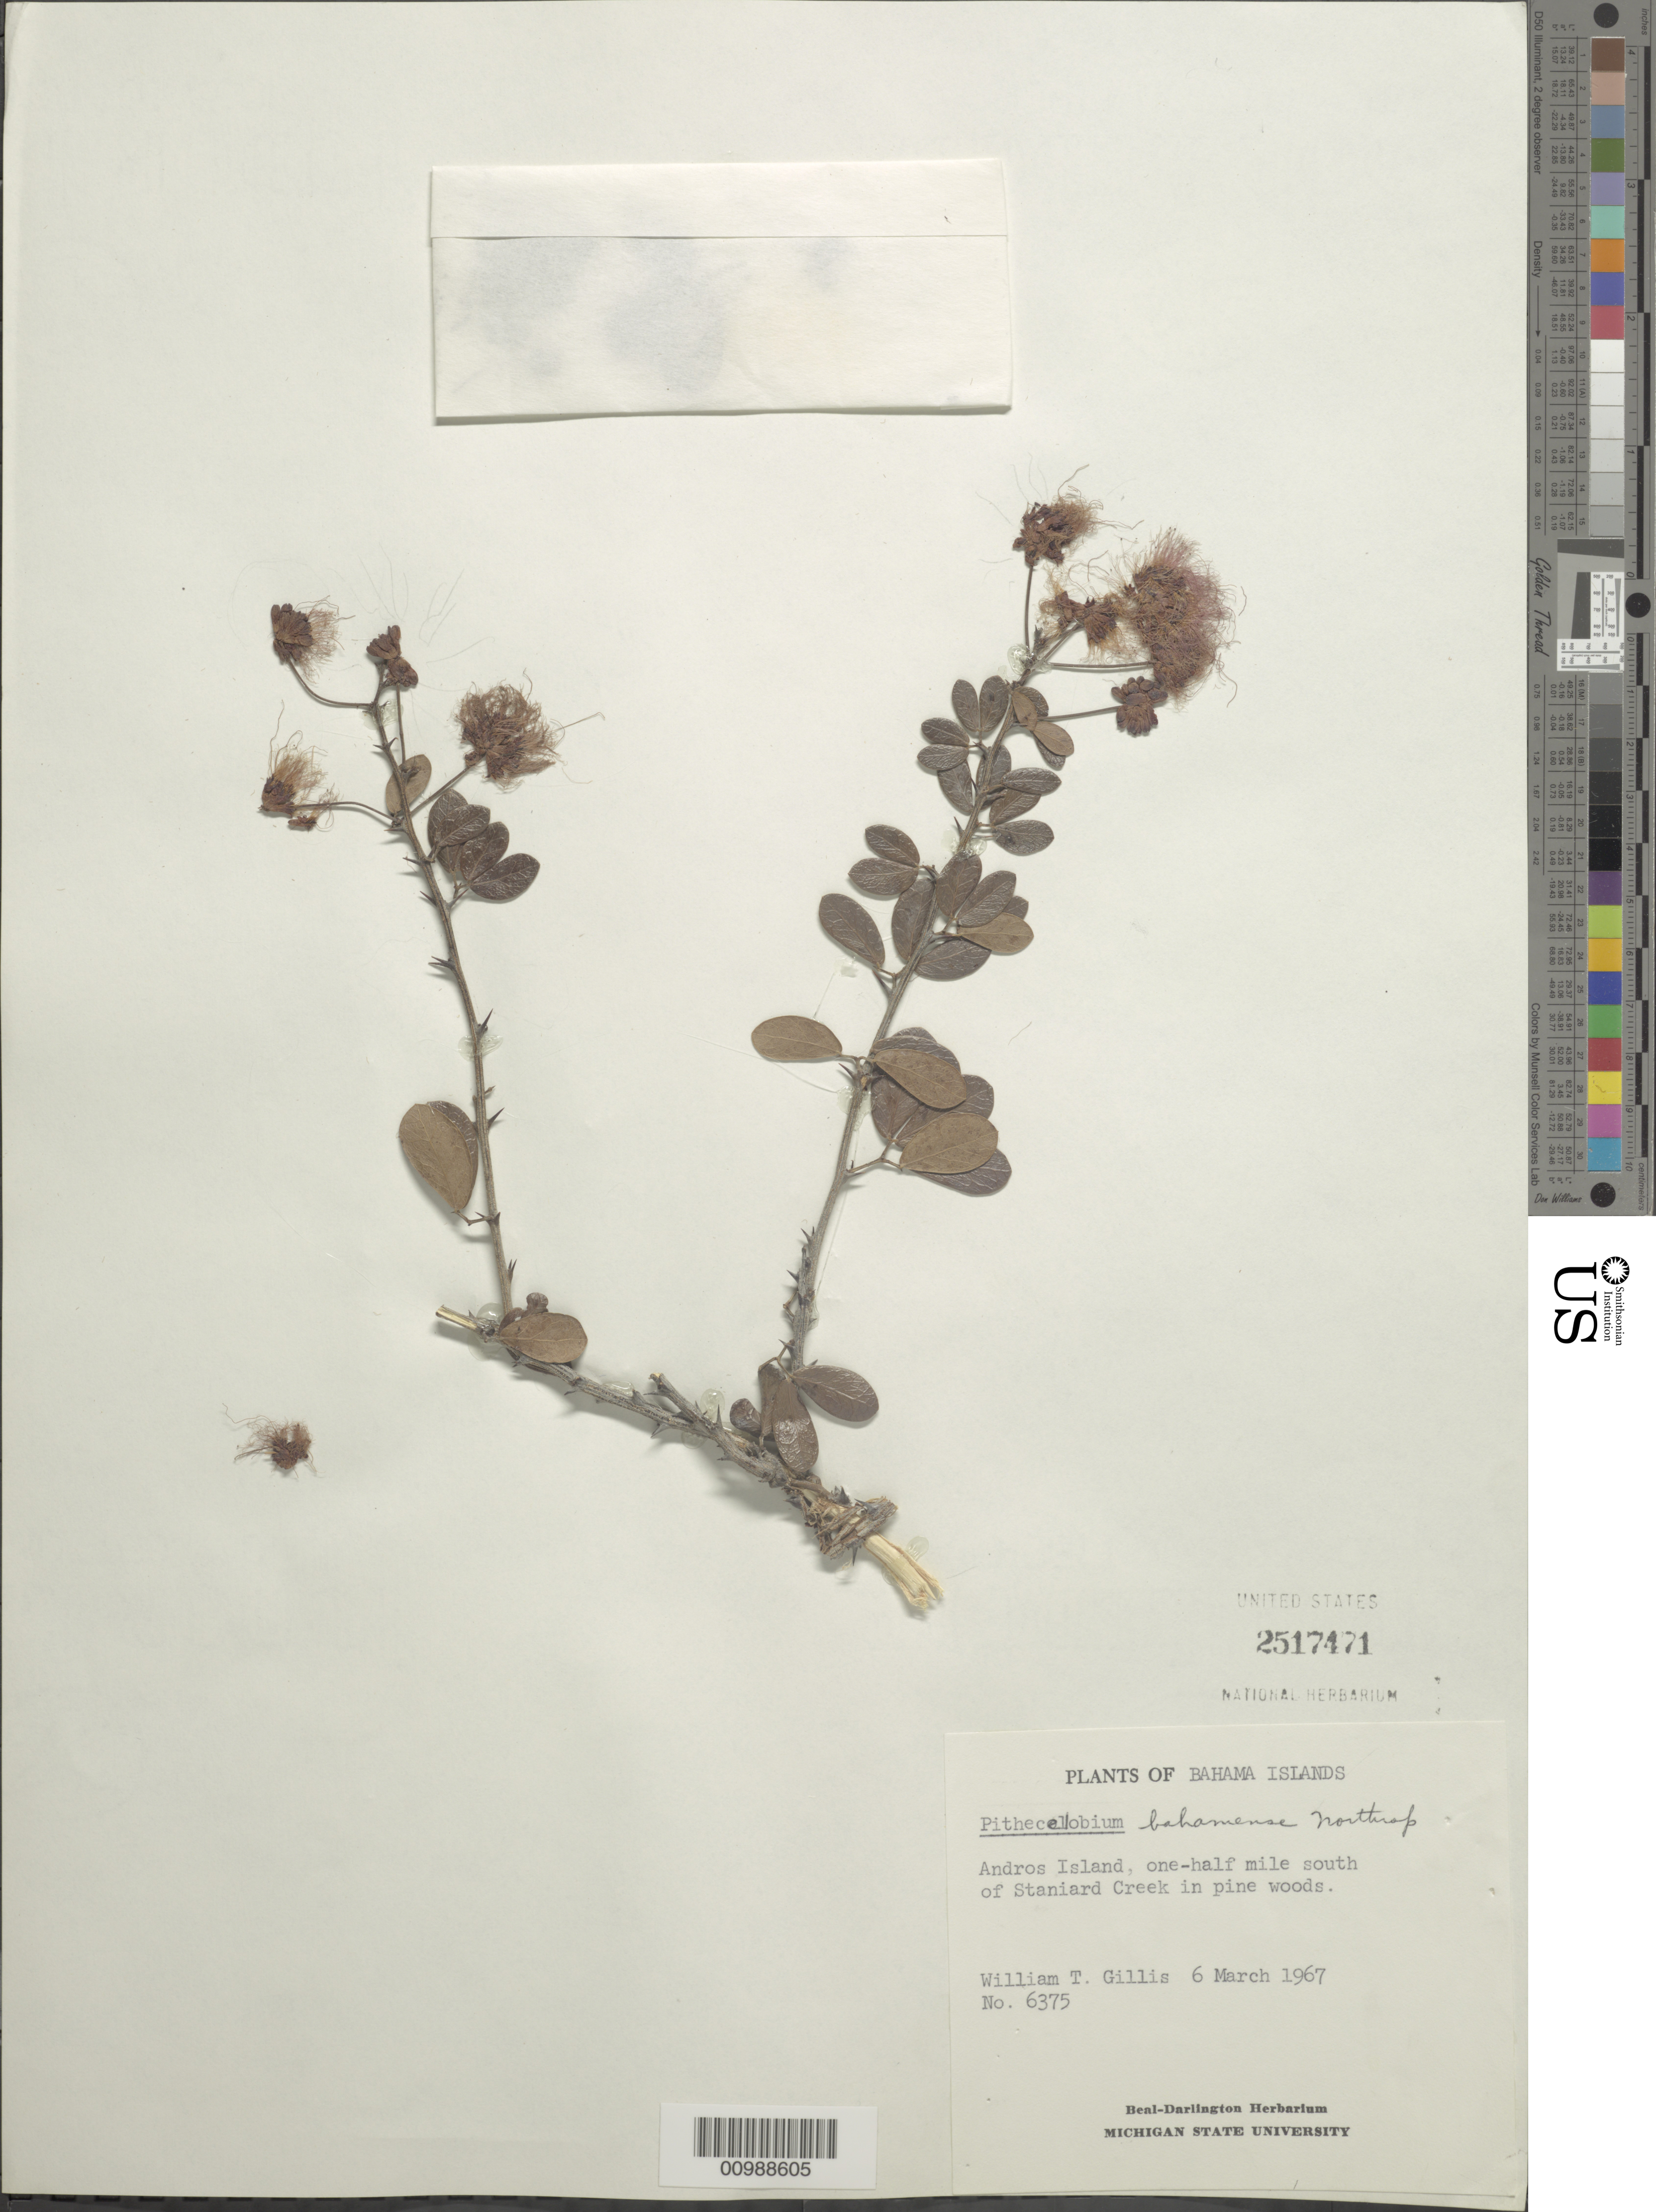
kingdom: Plantae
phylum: Tracheophyta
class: Magnoliopsida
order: Fabales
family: Fabaceae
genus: Pithecellobium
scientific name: Pithecellobium bahamense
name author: Northr.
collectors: W. T. Gillis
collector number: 6375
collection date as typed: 06 Mar 1967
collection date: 1967-03-06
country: Bahamas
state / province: North Andros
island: Andros I.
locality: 1/2 mi S of Staniard Creek in pine woods.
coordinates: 0 N, 0 E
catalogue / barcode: US 2517471